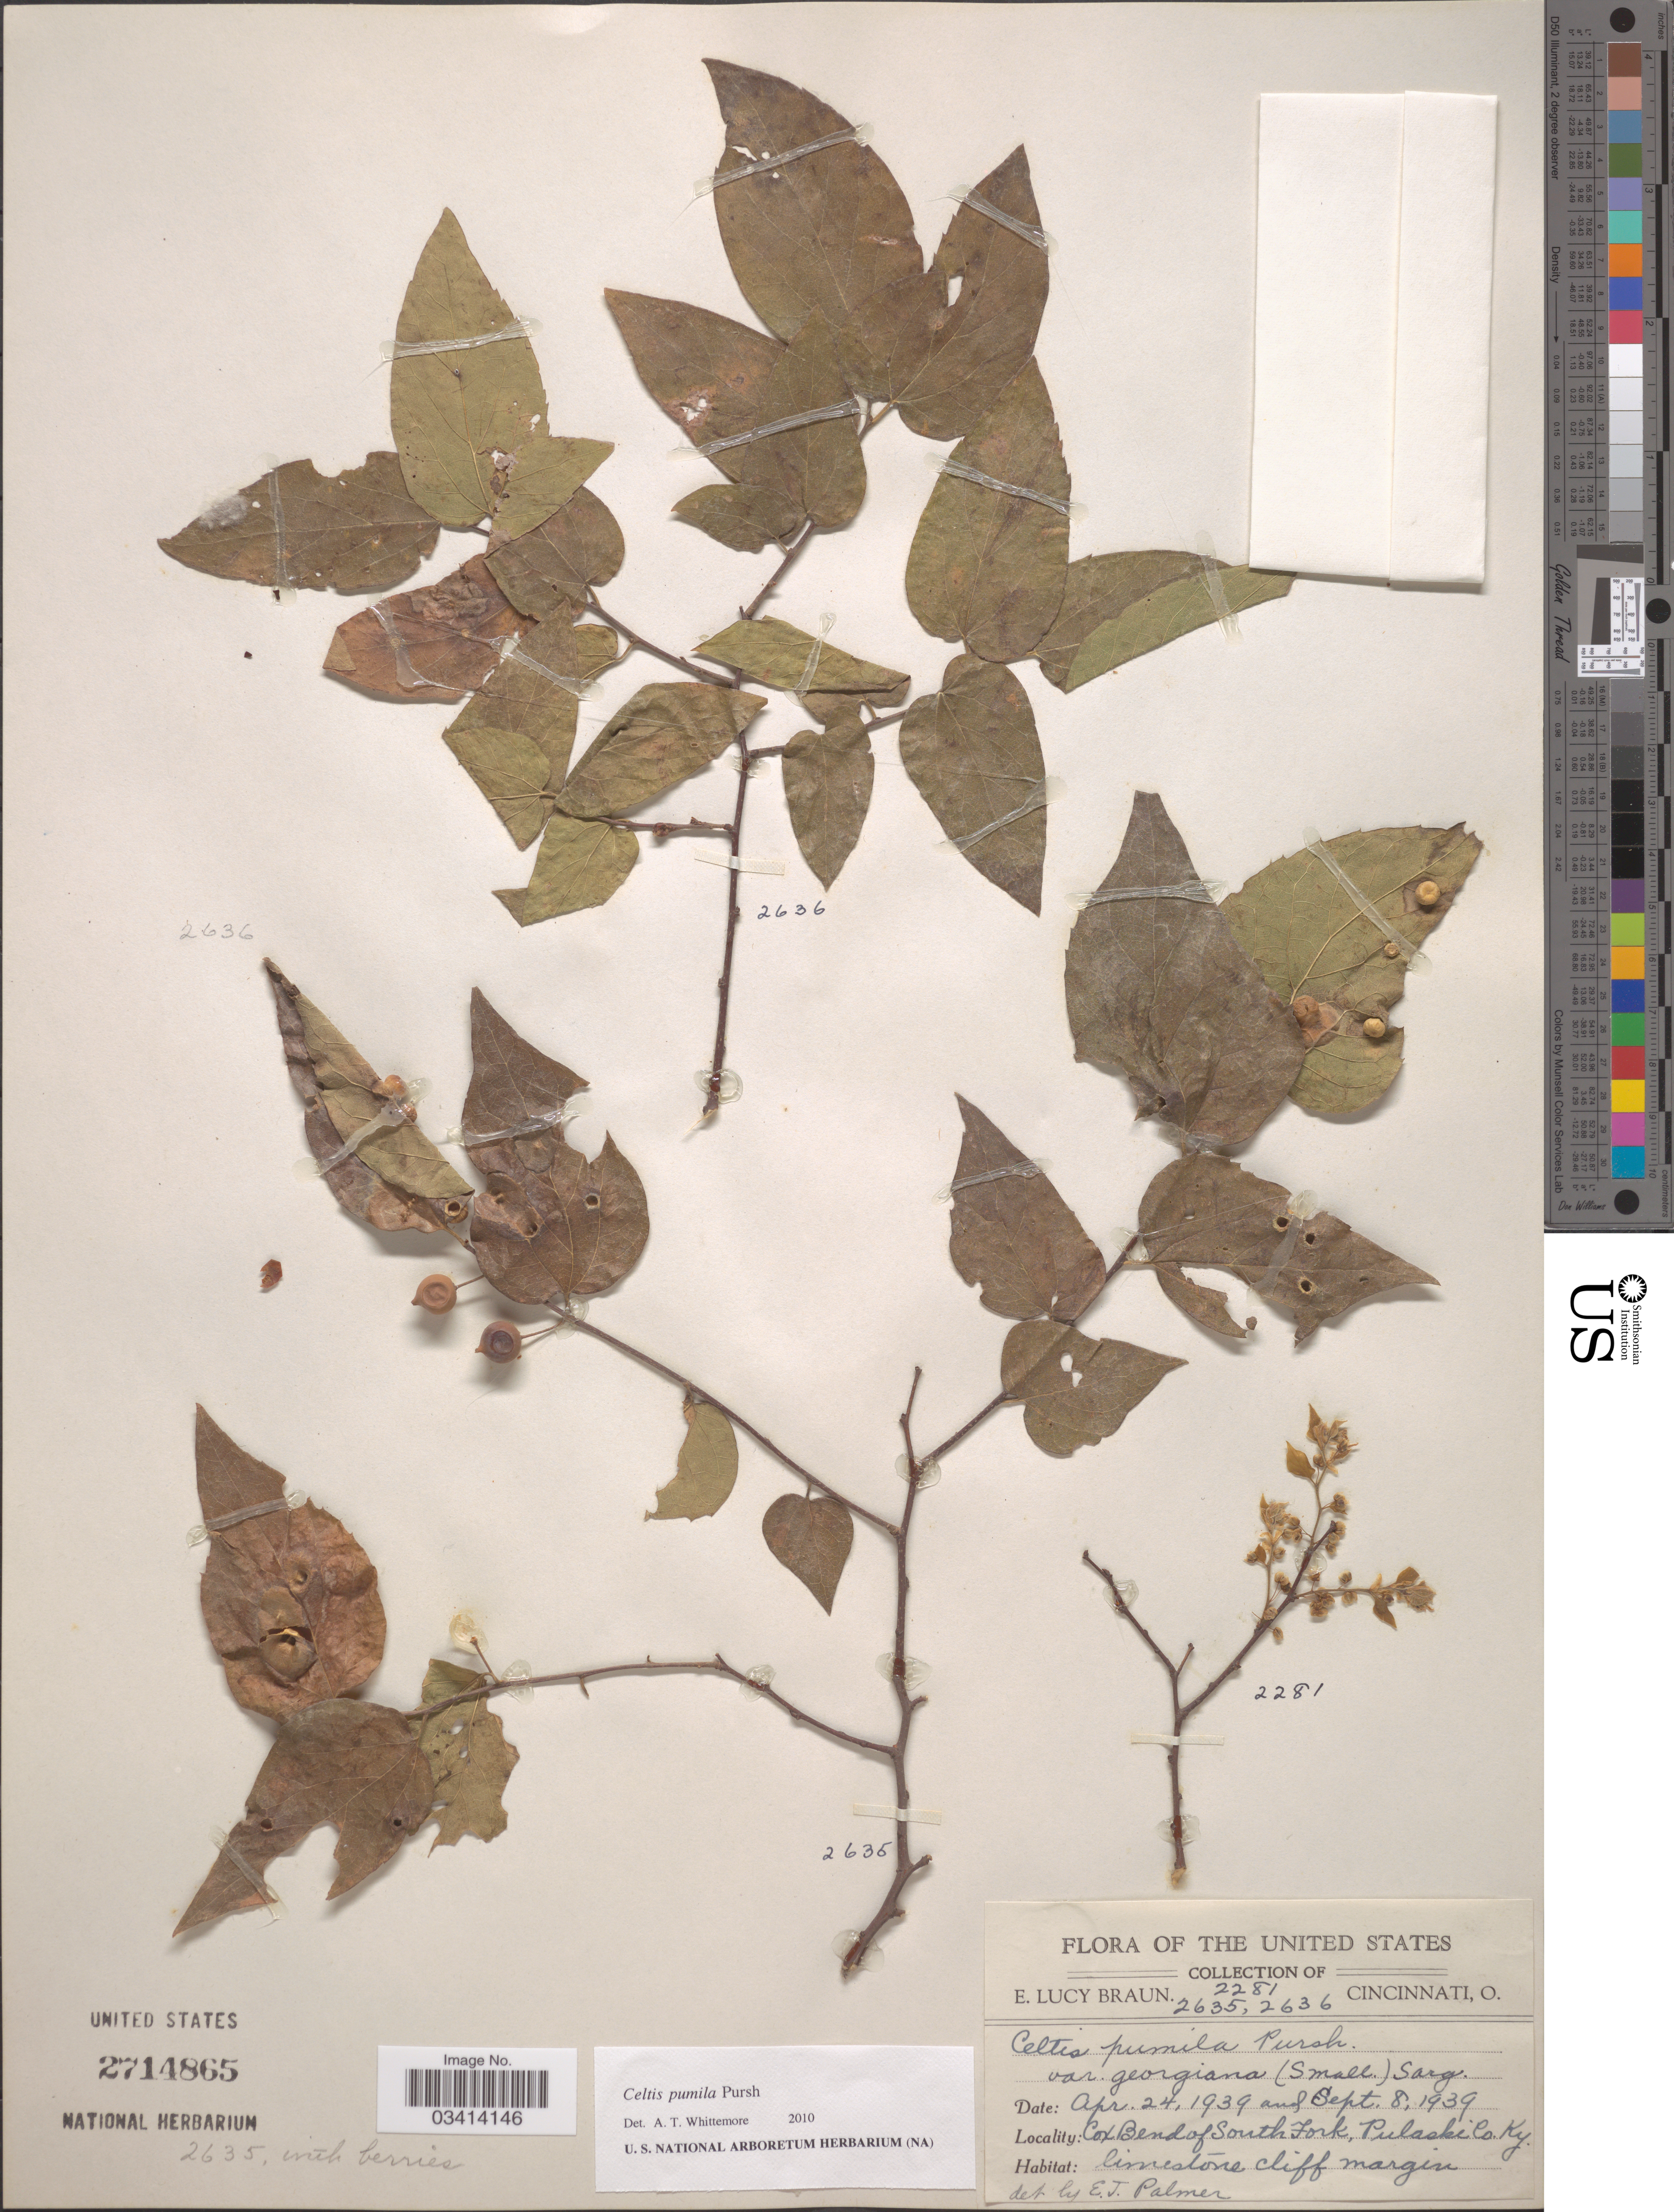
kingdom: Plantae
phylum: Tracheophyta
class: Magnoliopsida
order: Rosales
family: Cannabaceae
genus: Celtis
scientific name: Celtis pumila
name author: Pursh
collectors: E. L. Braun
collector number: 2281/ 2635/ 2636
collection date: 1939-04-24/1939-09-08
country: United States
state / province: Kentucky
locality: Cox Bend of South Fork, Pulaski Co.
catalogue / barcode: US 2714865